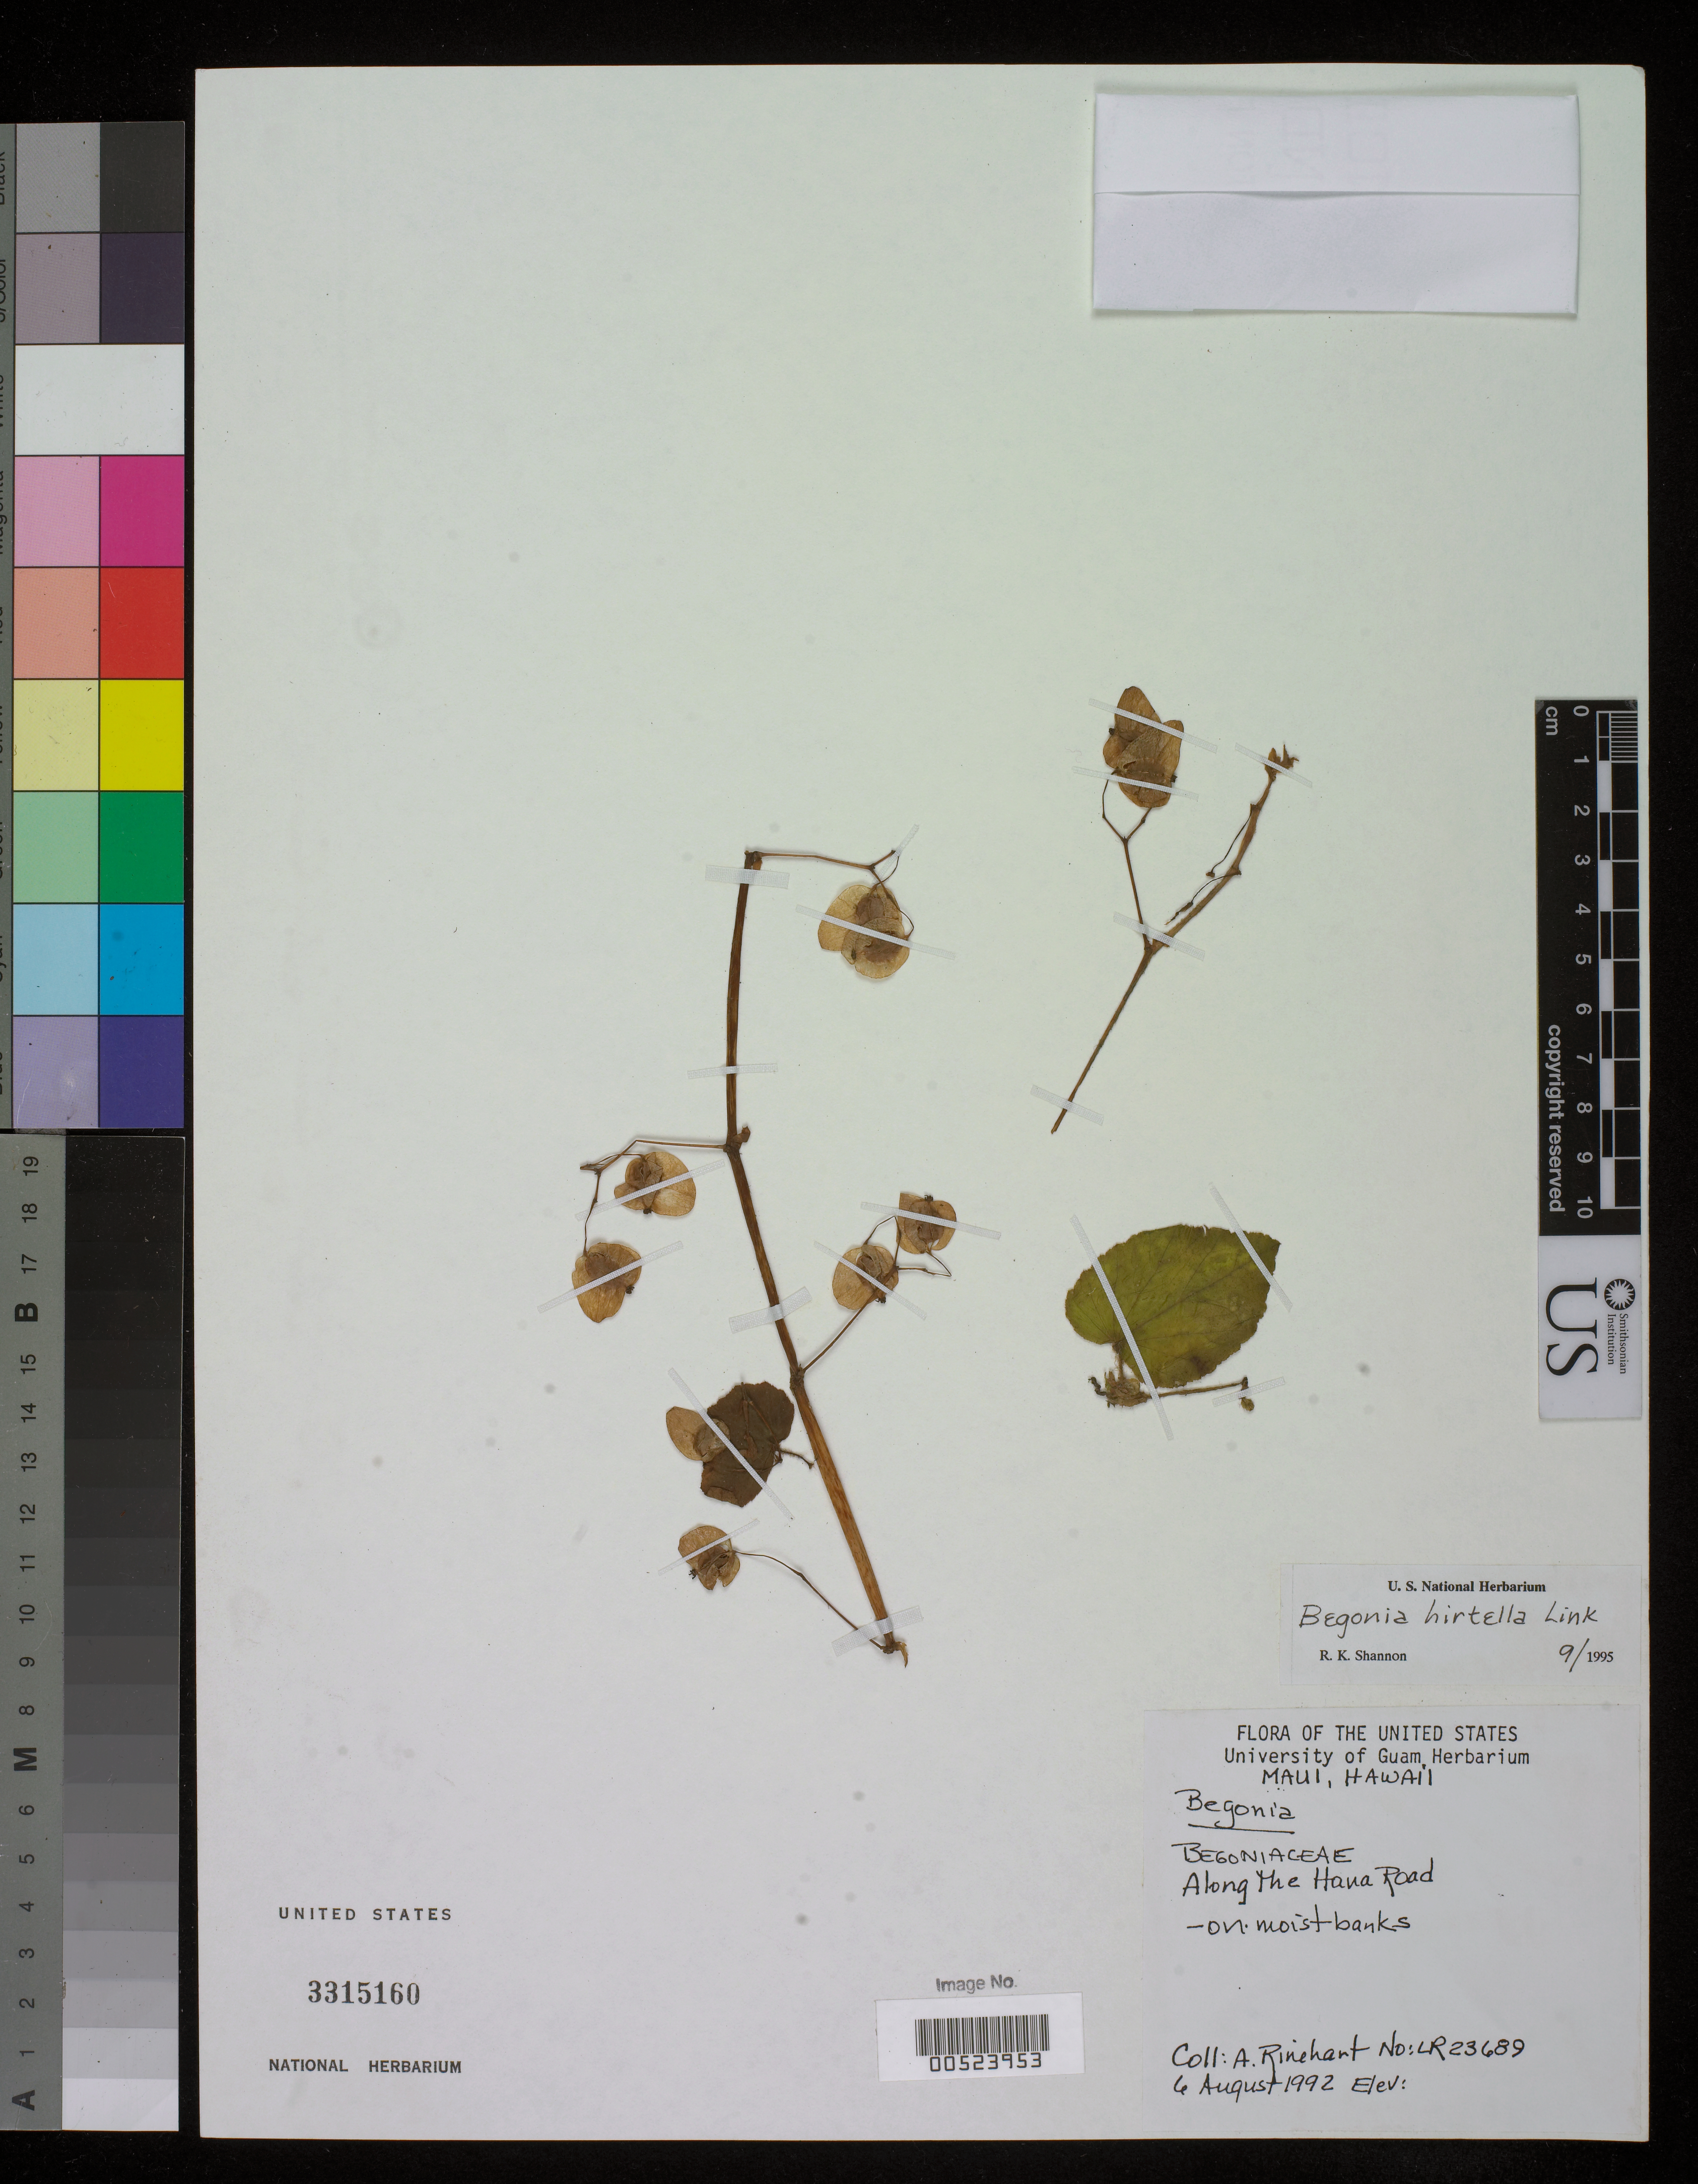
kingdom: Plantae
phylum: Tracheophyta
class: Magnoliopsida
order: Cucurbitales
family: Begoniaceae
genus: Begonia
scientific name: Begonia hirtella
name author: Link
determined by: Shannon, R. K., (UNITED STATES)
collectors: A. Rinehart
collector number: LR23689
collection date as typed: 6 Aug 1992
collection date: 1992-08-06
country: United States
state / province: Hawaii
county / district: Maui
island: Maui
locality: Along the Hana Rd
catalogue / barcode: US 3315160